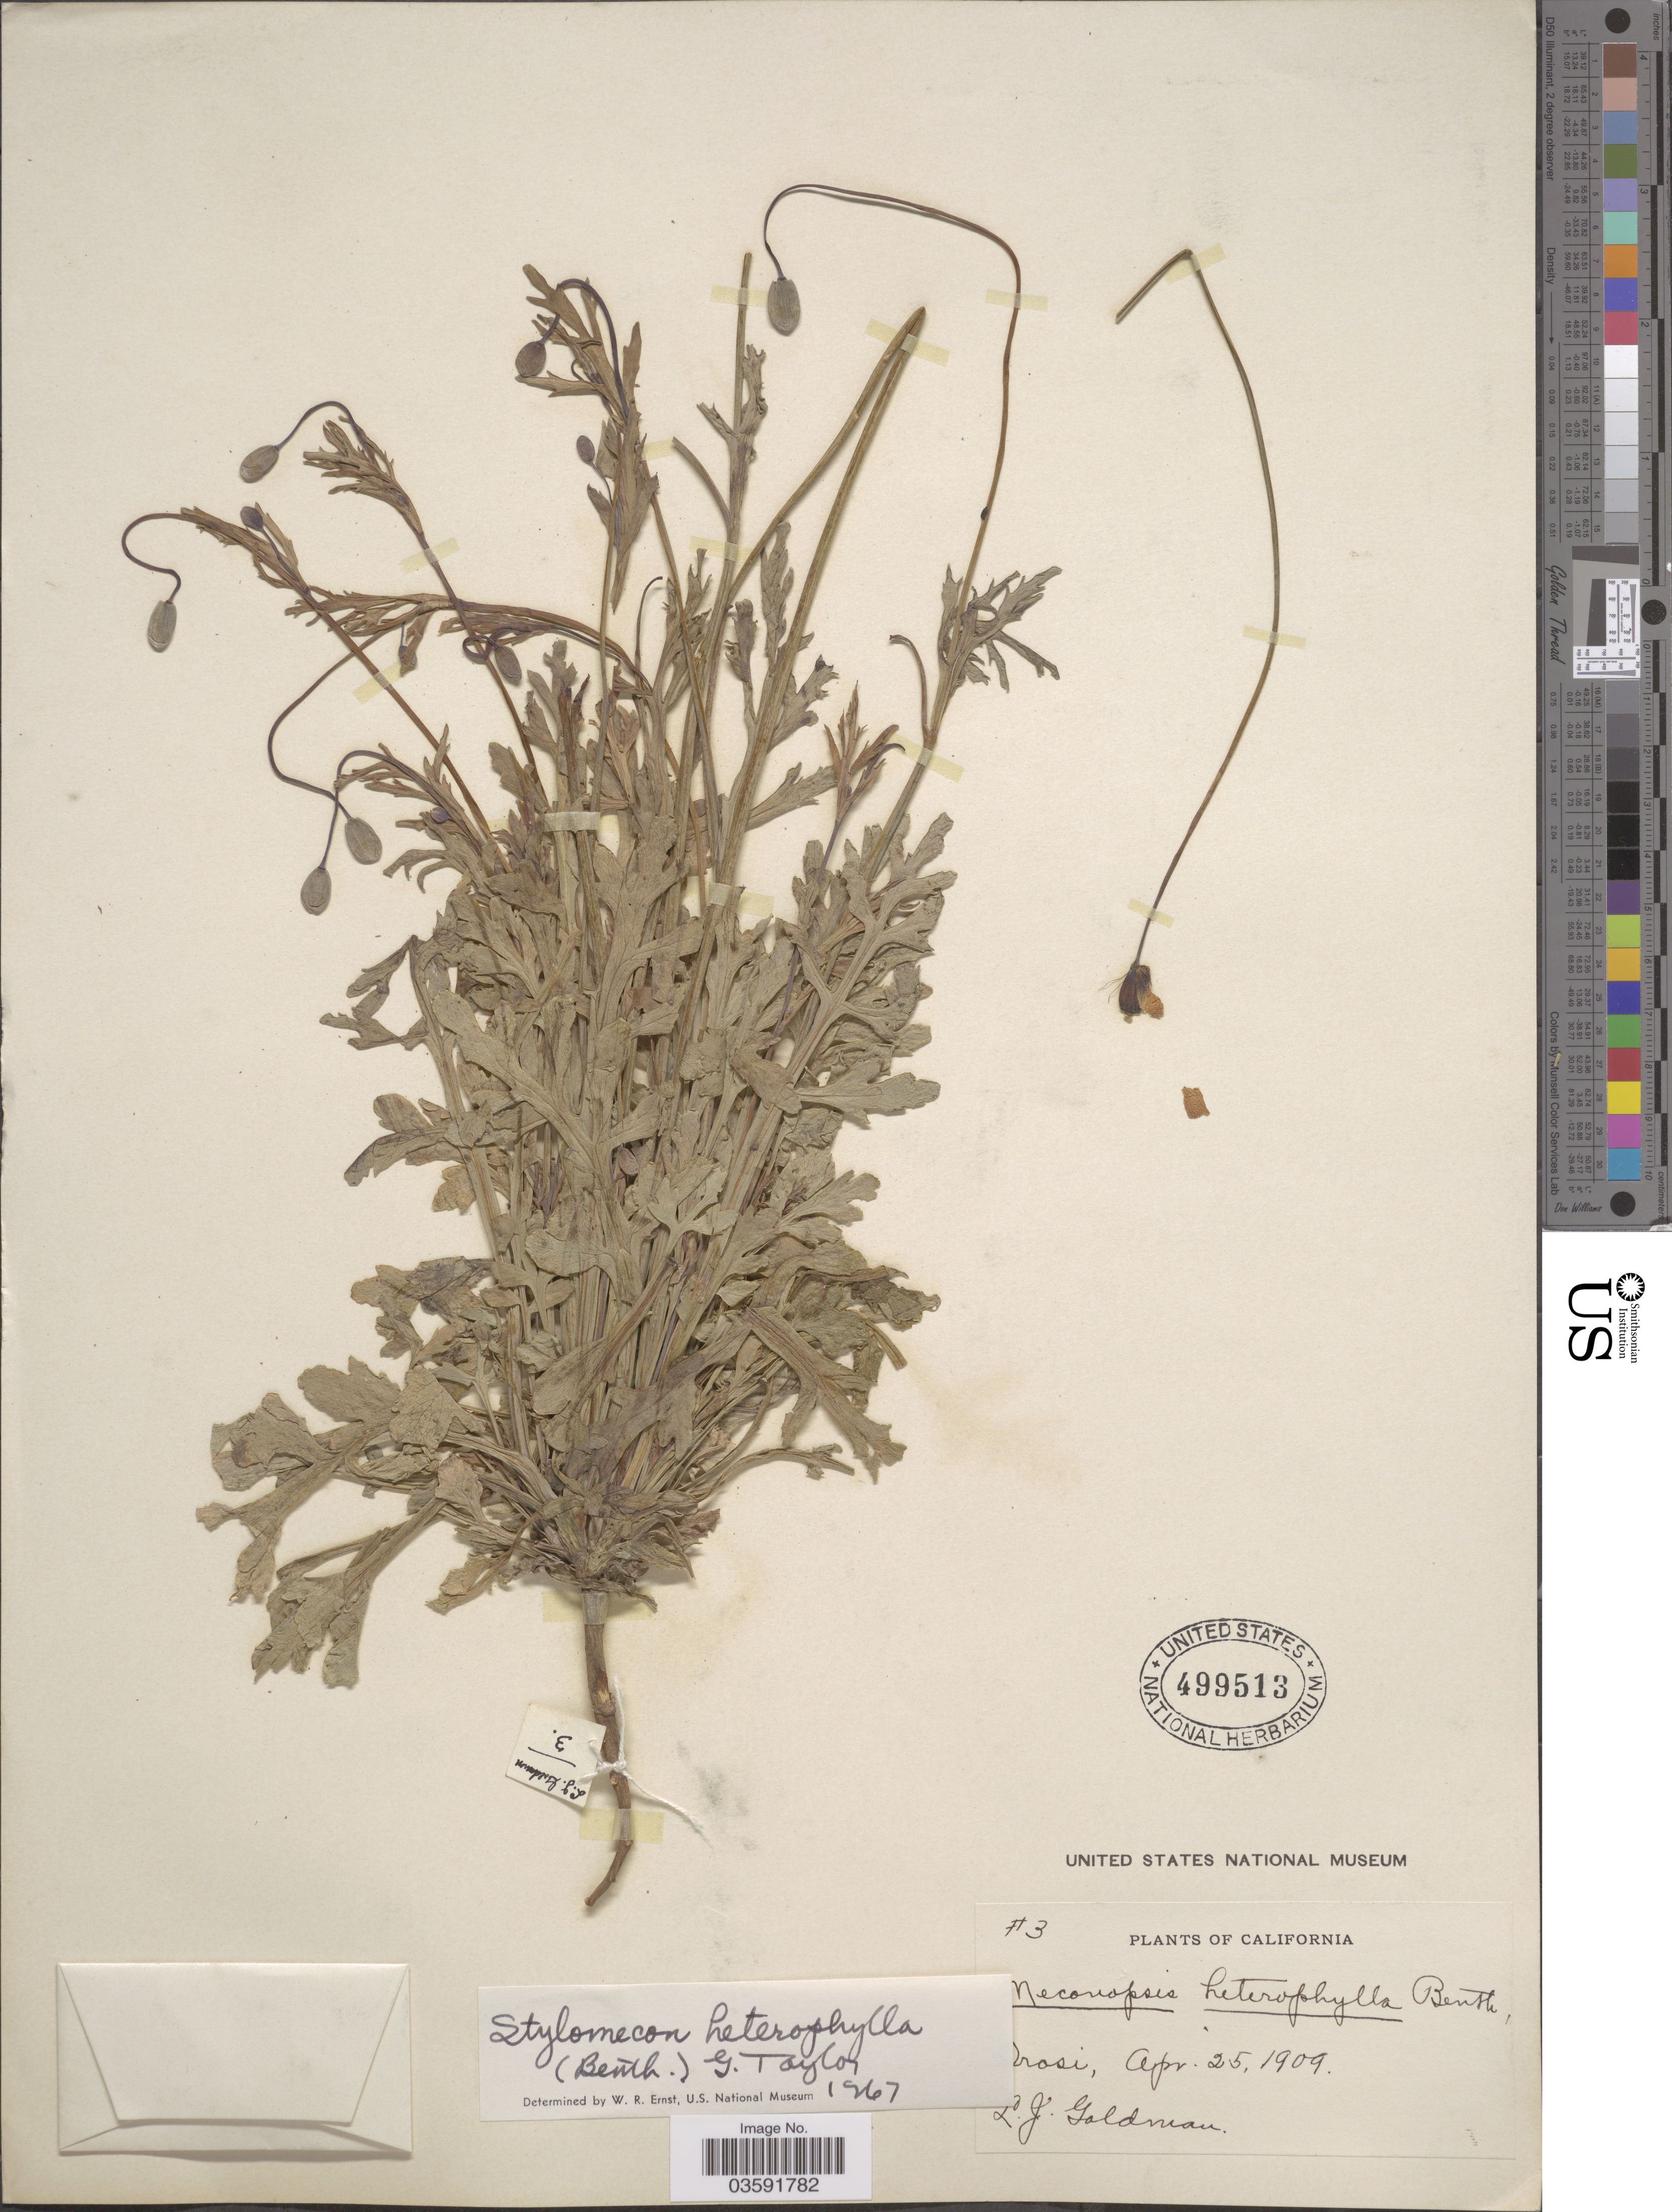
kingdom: Plantae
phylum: Tracheophyta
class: Magnoliopsida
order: Ranunculales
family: Papaveraceae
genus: Papaver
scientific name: Papaver heterophyllum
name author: (Benth.) Greene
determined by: Strong, M. T., (US), Smithsonian Institution - National Museum of Natural History (UNITED STATES)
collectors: L. Goldman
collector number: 3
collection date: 1909-04-25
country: United States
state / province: California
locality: Orosi.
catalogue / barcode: US 499513